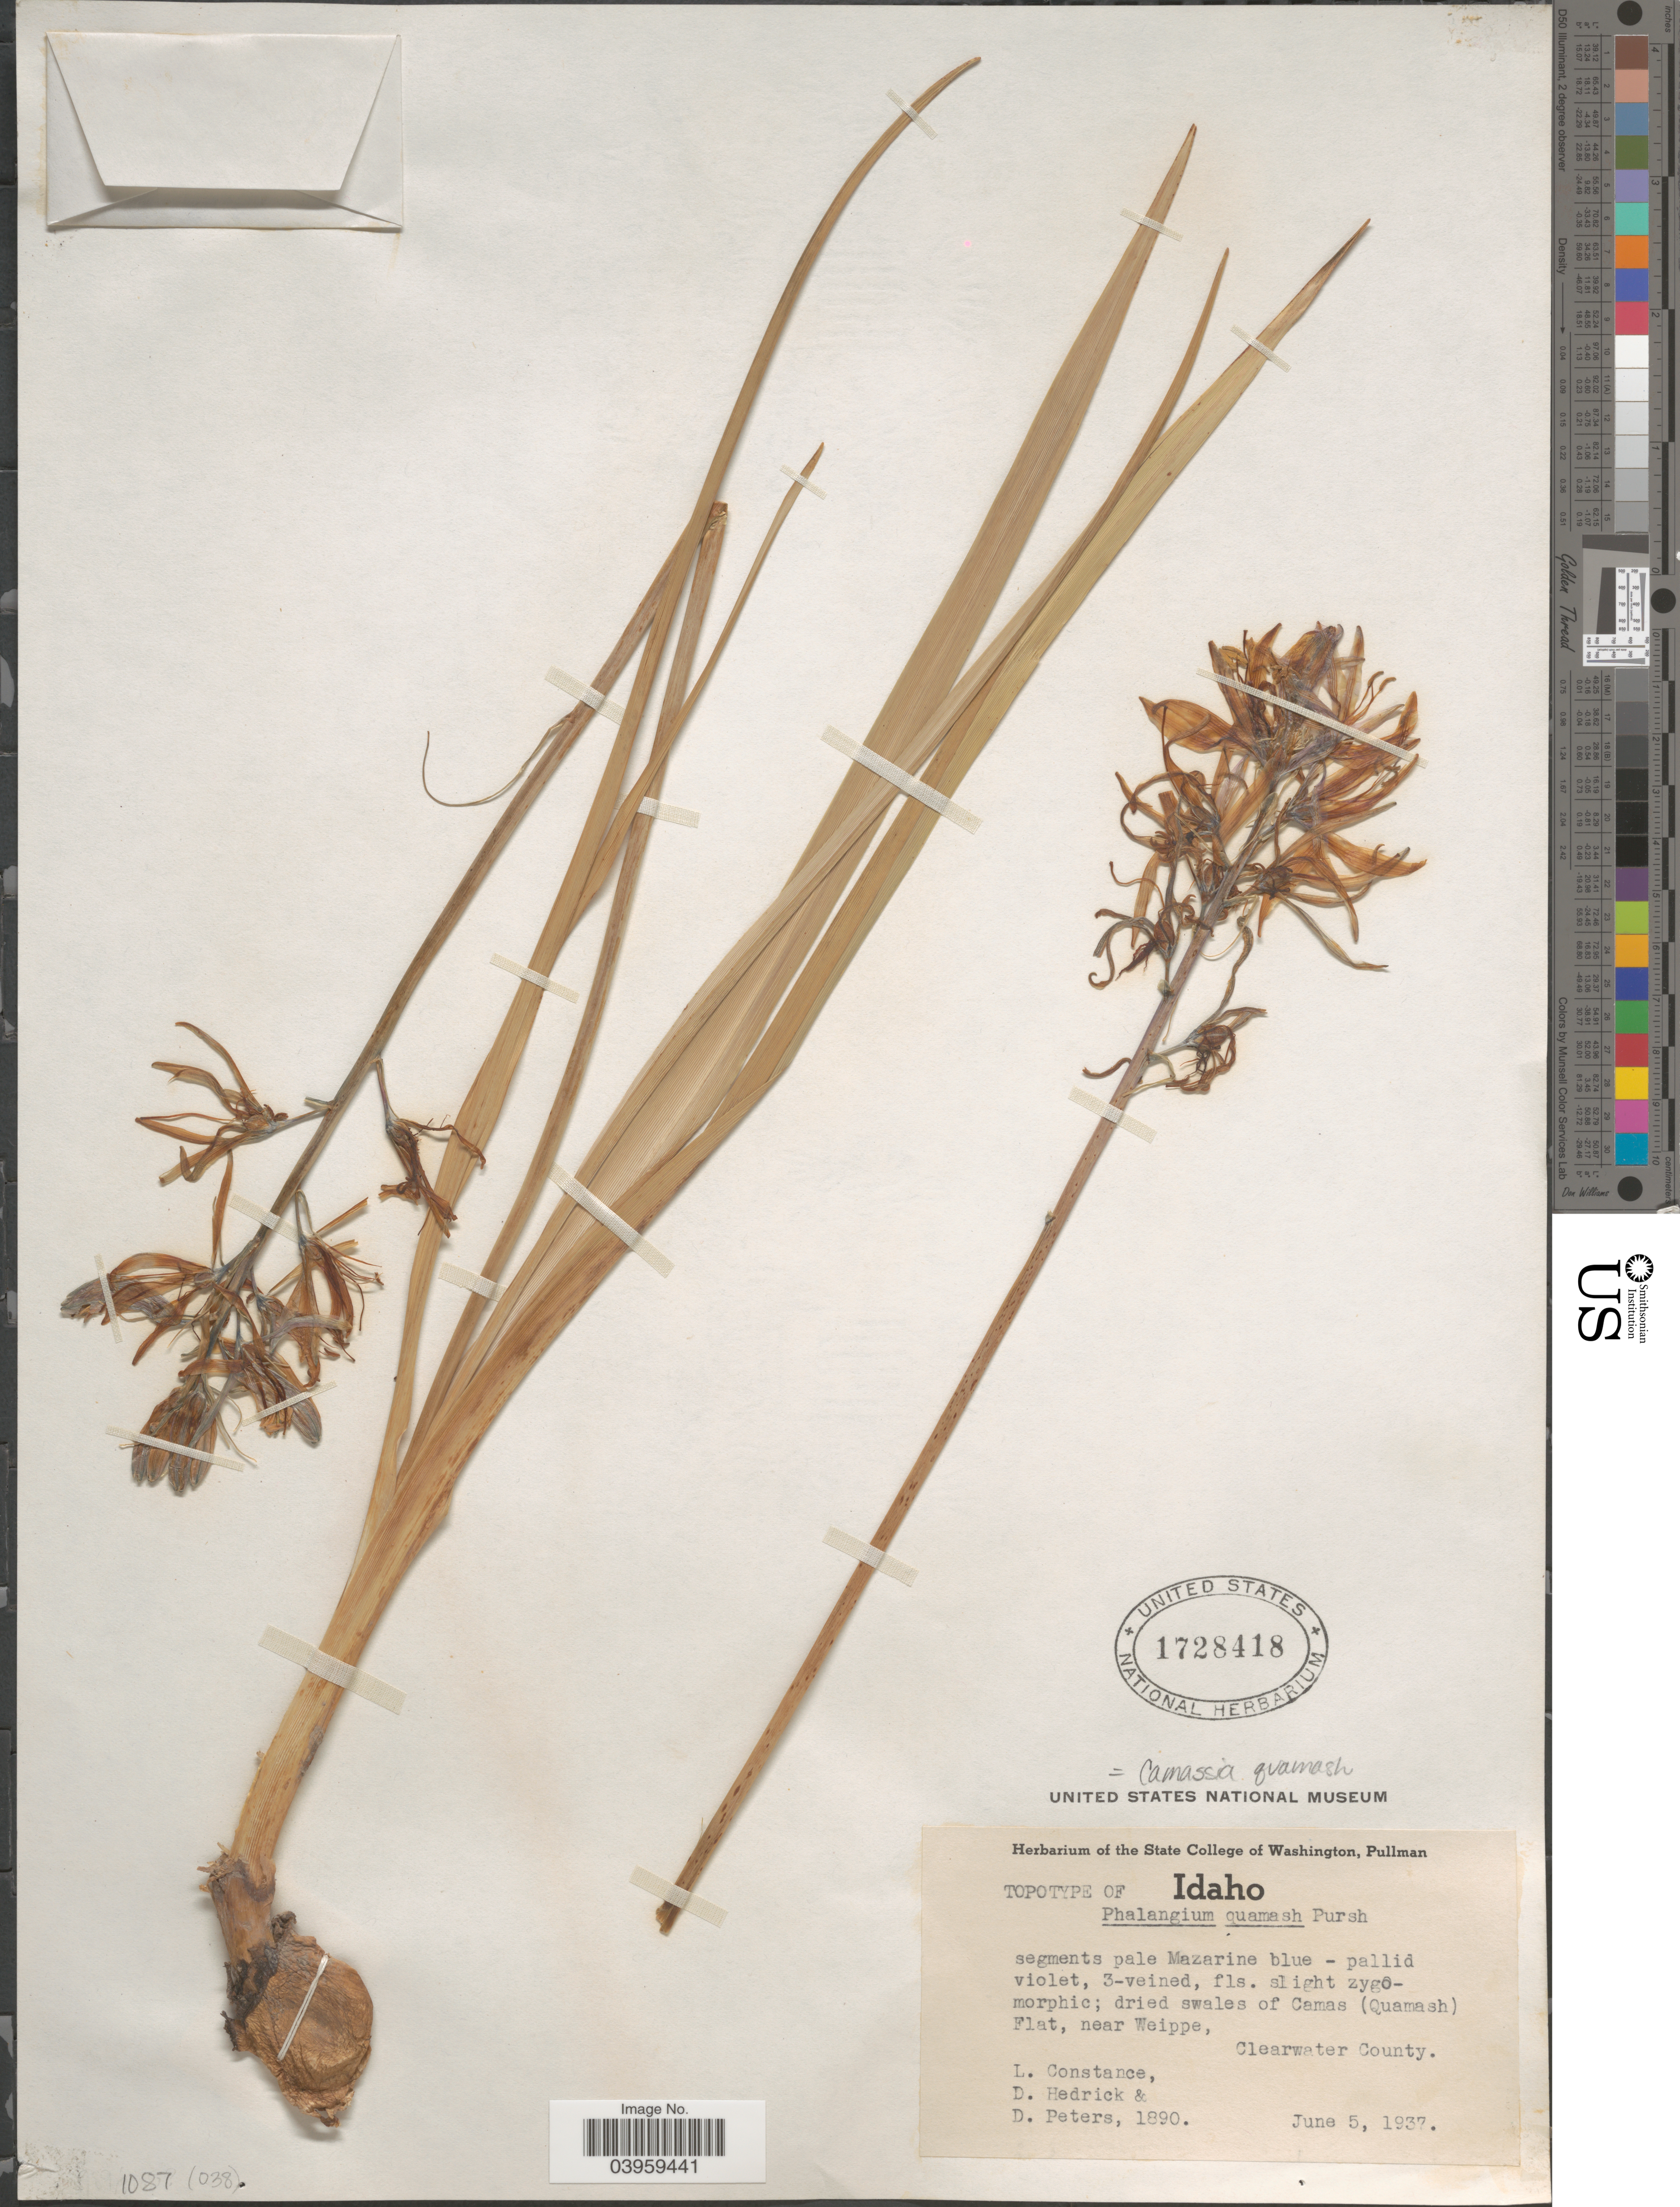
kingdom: Plantae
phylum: Tracheophyta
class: Liliopsida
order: Asparagales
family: Asparagaceae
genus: Camassia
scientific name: Camassia quamash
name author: (Pursh) Greene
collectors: L. Constance, D. Hedrick & D. Peters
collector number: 1890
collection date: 1937-06-05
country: United States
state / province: Idaho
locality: Dried swales of Camas (Quamash) Flat, near Weippe, Clearwater County.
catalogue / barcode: US 1728418